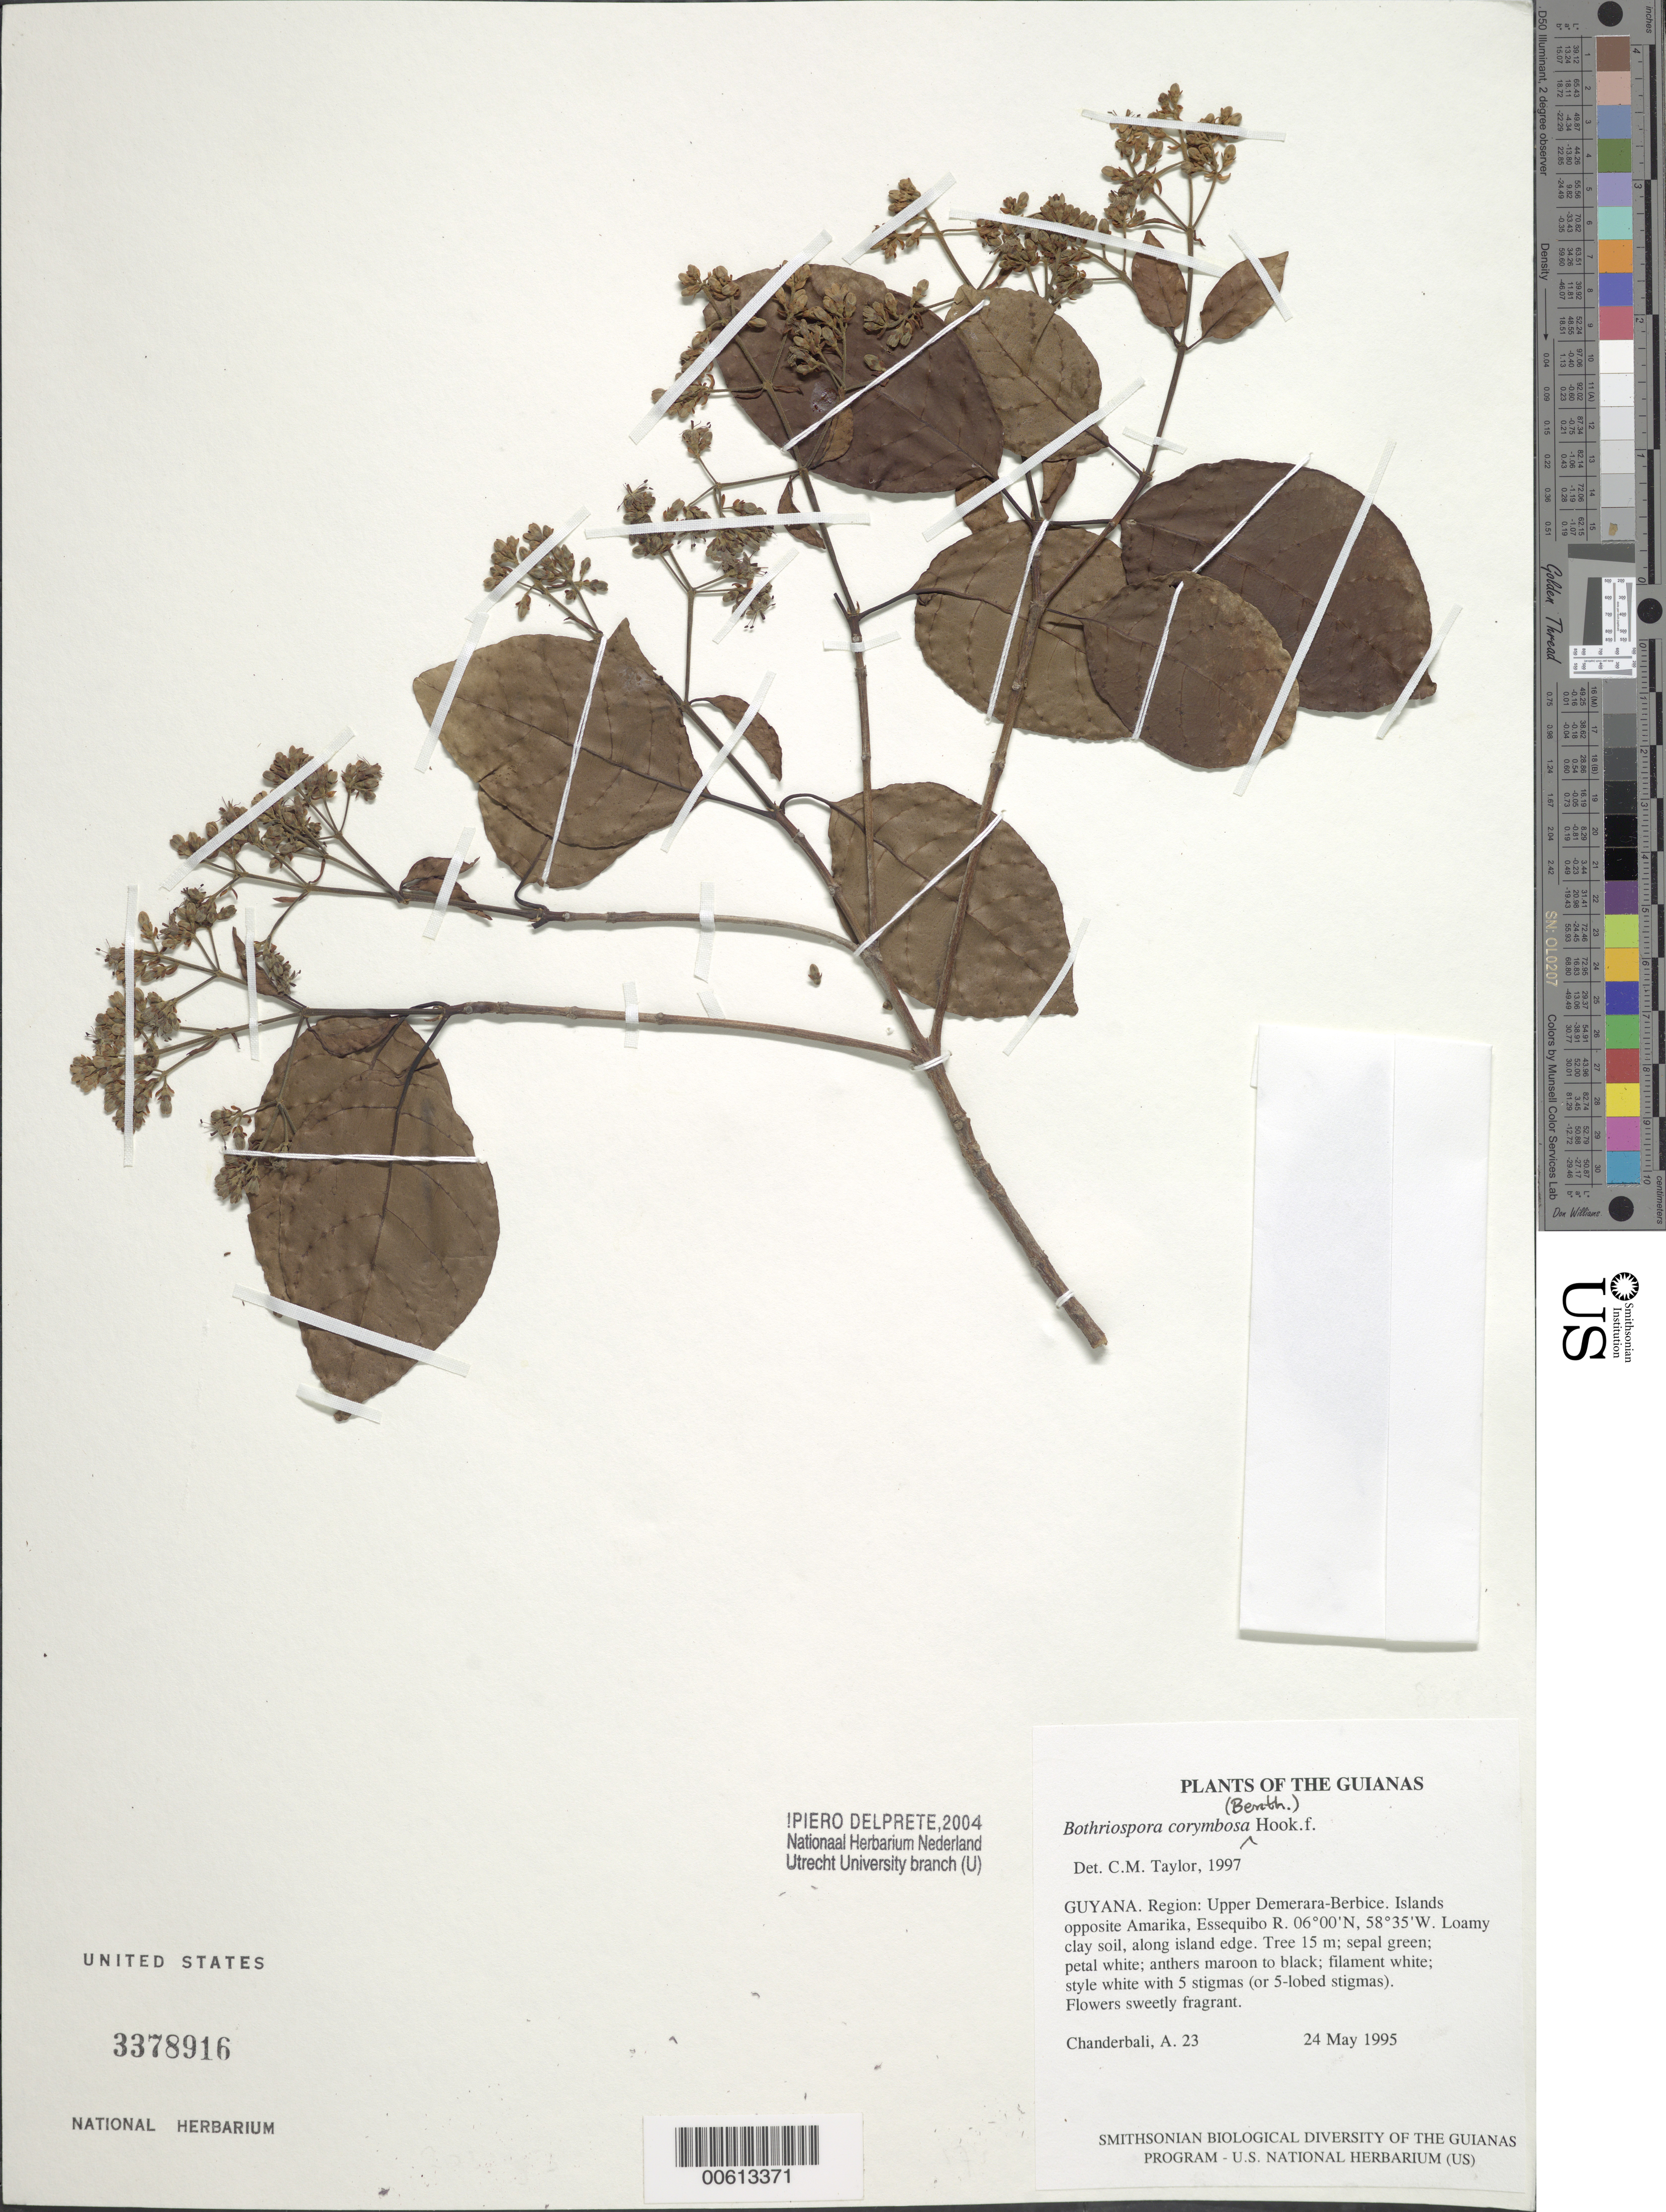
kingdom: Plantae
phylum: Tracheophyta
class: Magnoliopsida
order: Gentianales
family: Rubiaceae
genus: Bothriospora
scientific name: Bothriospora corymbosa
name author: (Benth.) Hook. f.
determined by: Taylor, Charlotte M.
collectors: A. S. Chanderbali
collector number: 0023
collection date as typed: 24 May 1995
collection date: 1995-05-24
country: Guyana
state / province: U. Demerara-Berbice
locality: Islands opposite Amarika, Essequibo R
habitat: Loamy clay soil, along island edge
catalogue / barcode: US 3378916